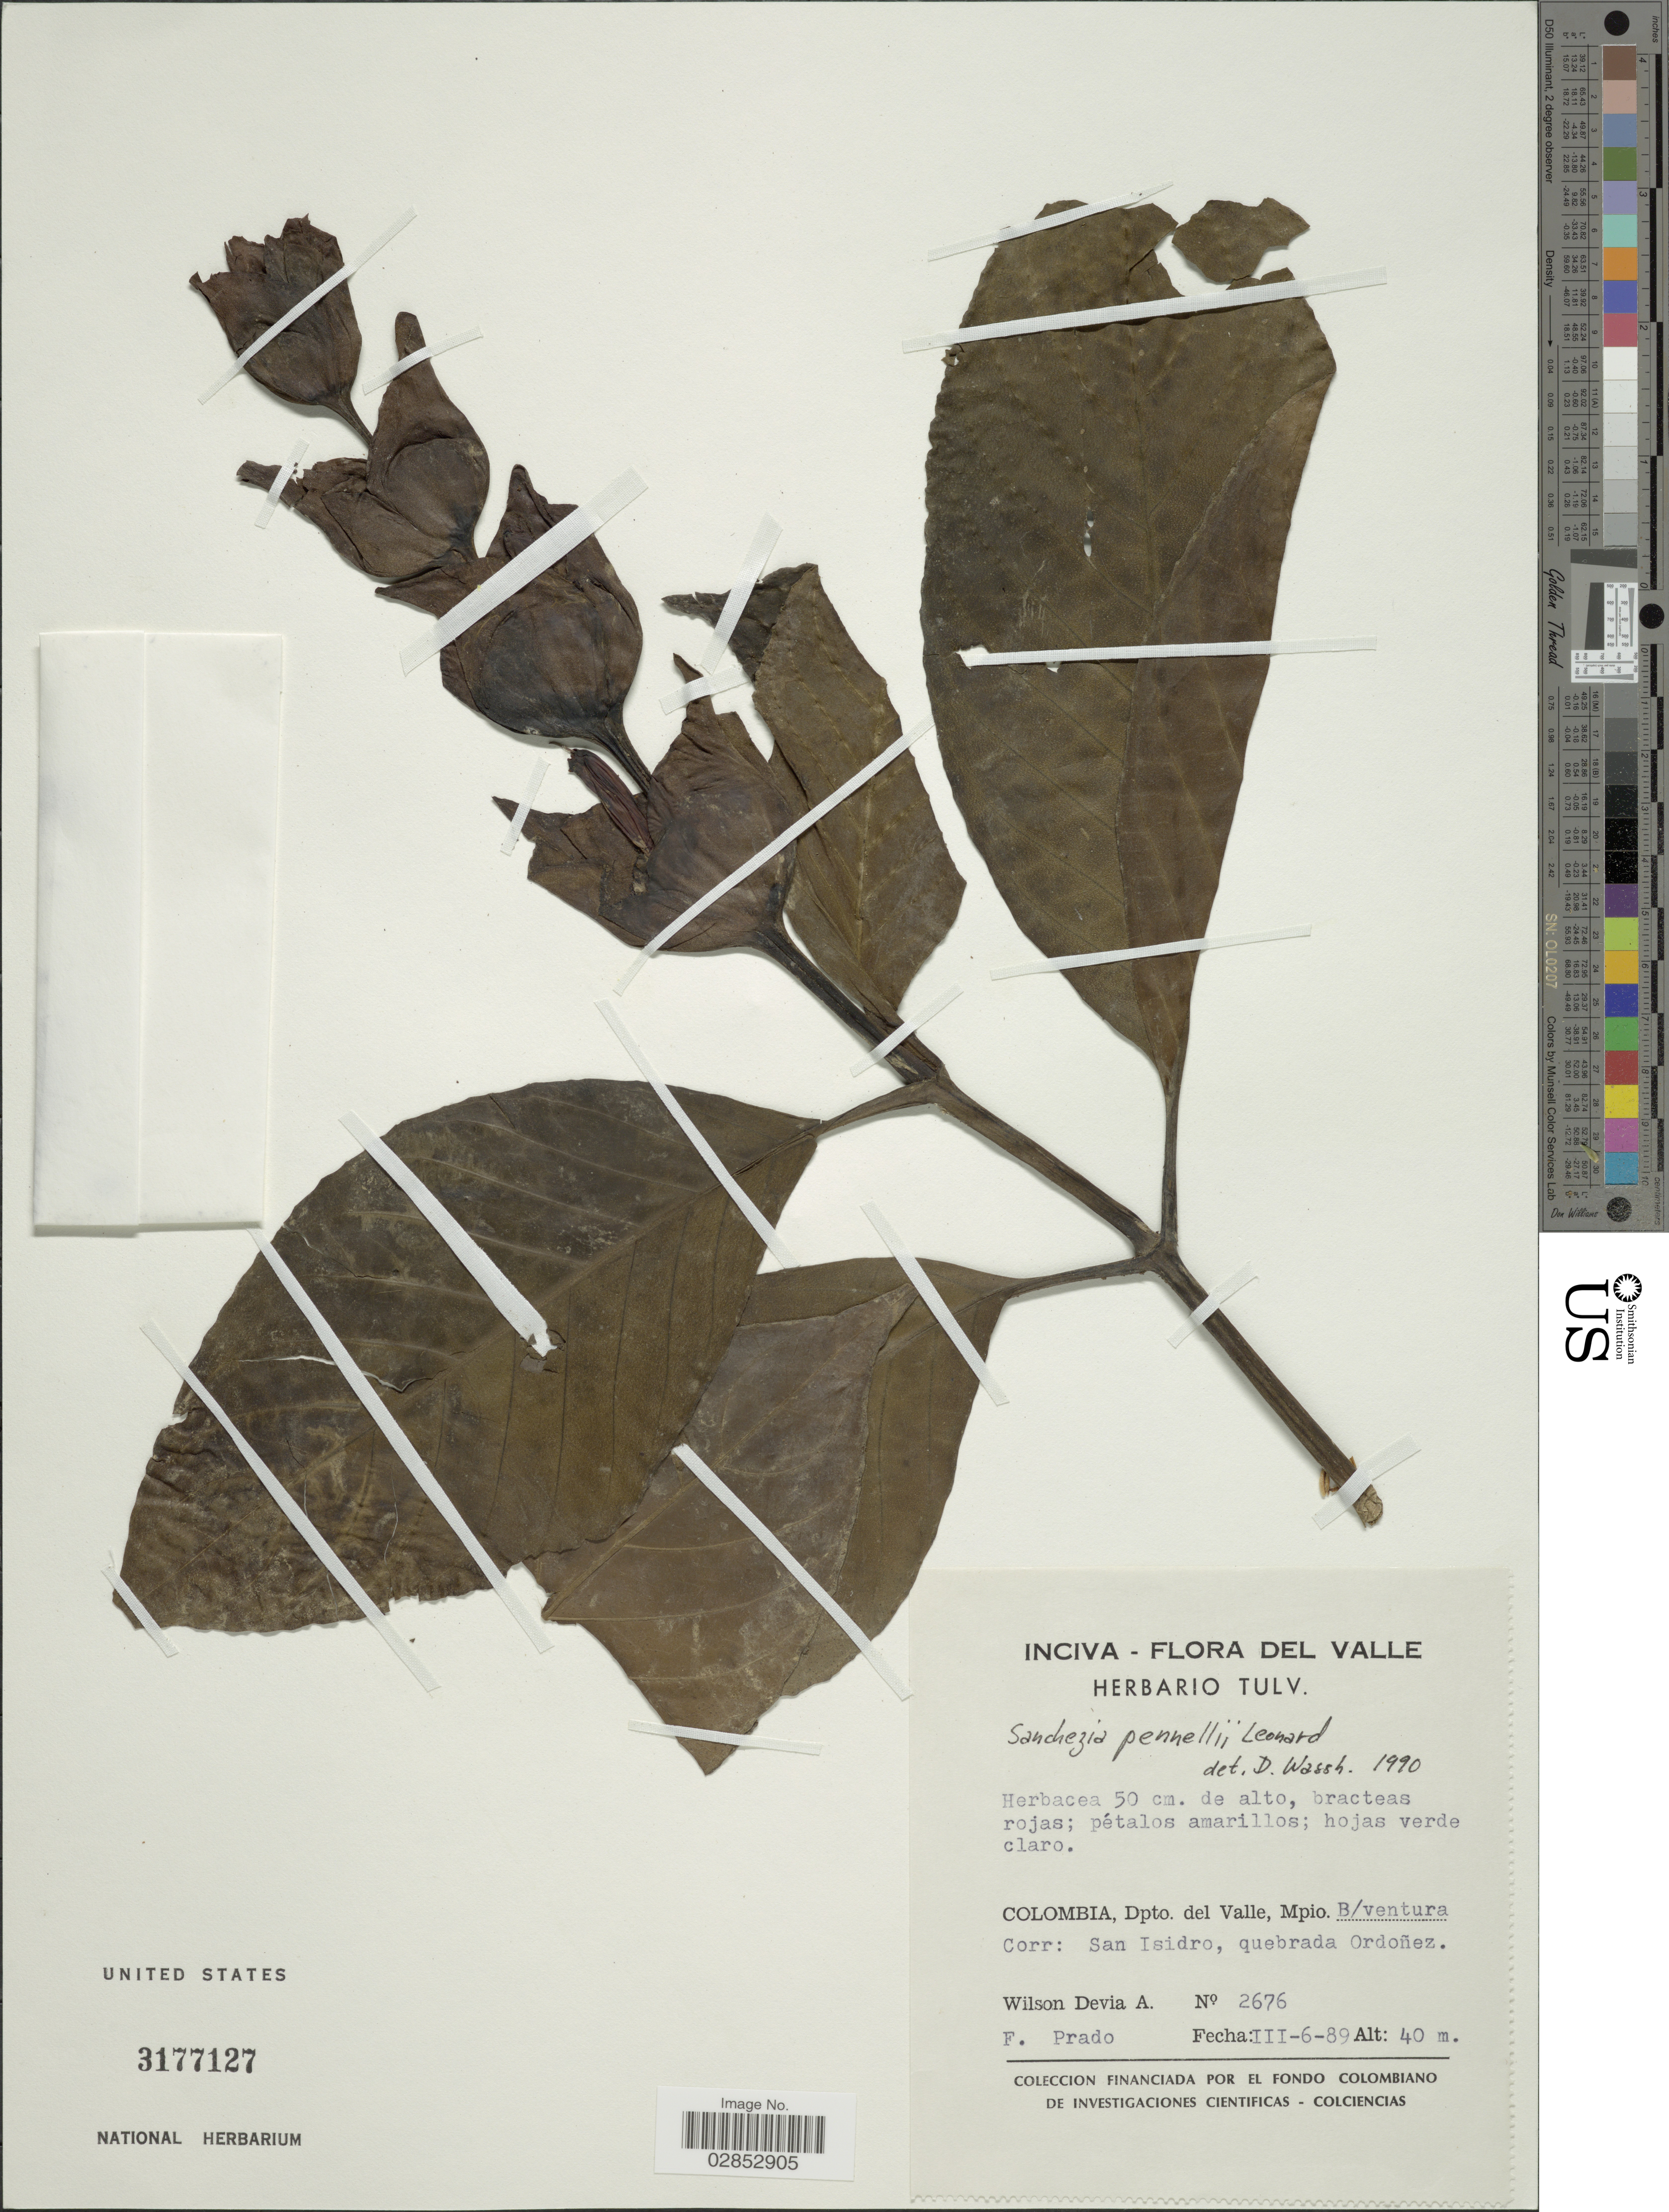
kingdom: Plantae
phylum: Tracheophyta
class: Magnoliopsida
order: Lamiales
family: Acanthaceae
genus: Sanchezia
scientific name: Sanchezia macrocnemis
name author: (Nees) Wassh.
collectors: W. Devia A. & F. Prado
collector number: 2676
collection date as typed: Transcribed d/m/y: 6/3/89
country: Colombia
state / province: Valle del Cauca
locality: Dpto. del Valle. Mpio. B/ ventura. Corr: San Isidro, quebrada Ordoñez.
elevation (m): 40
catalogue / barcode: US 3177127